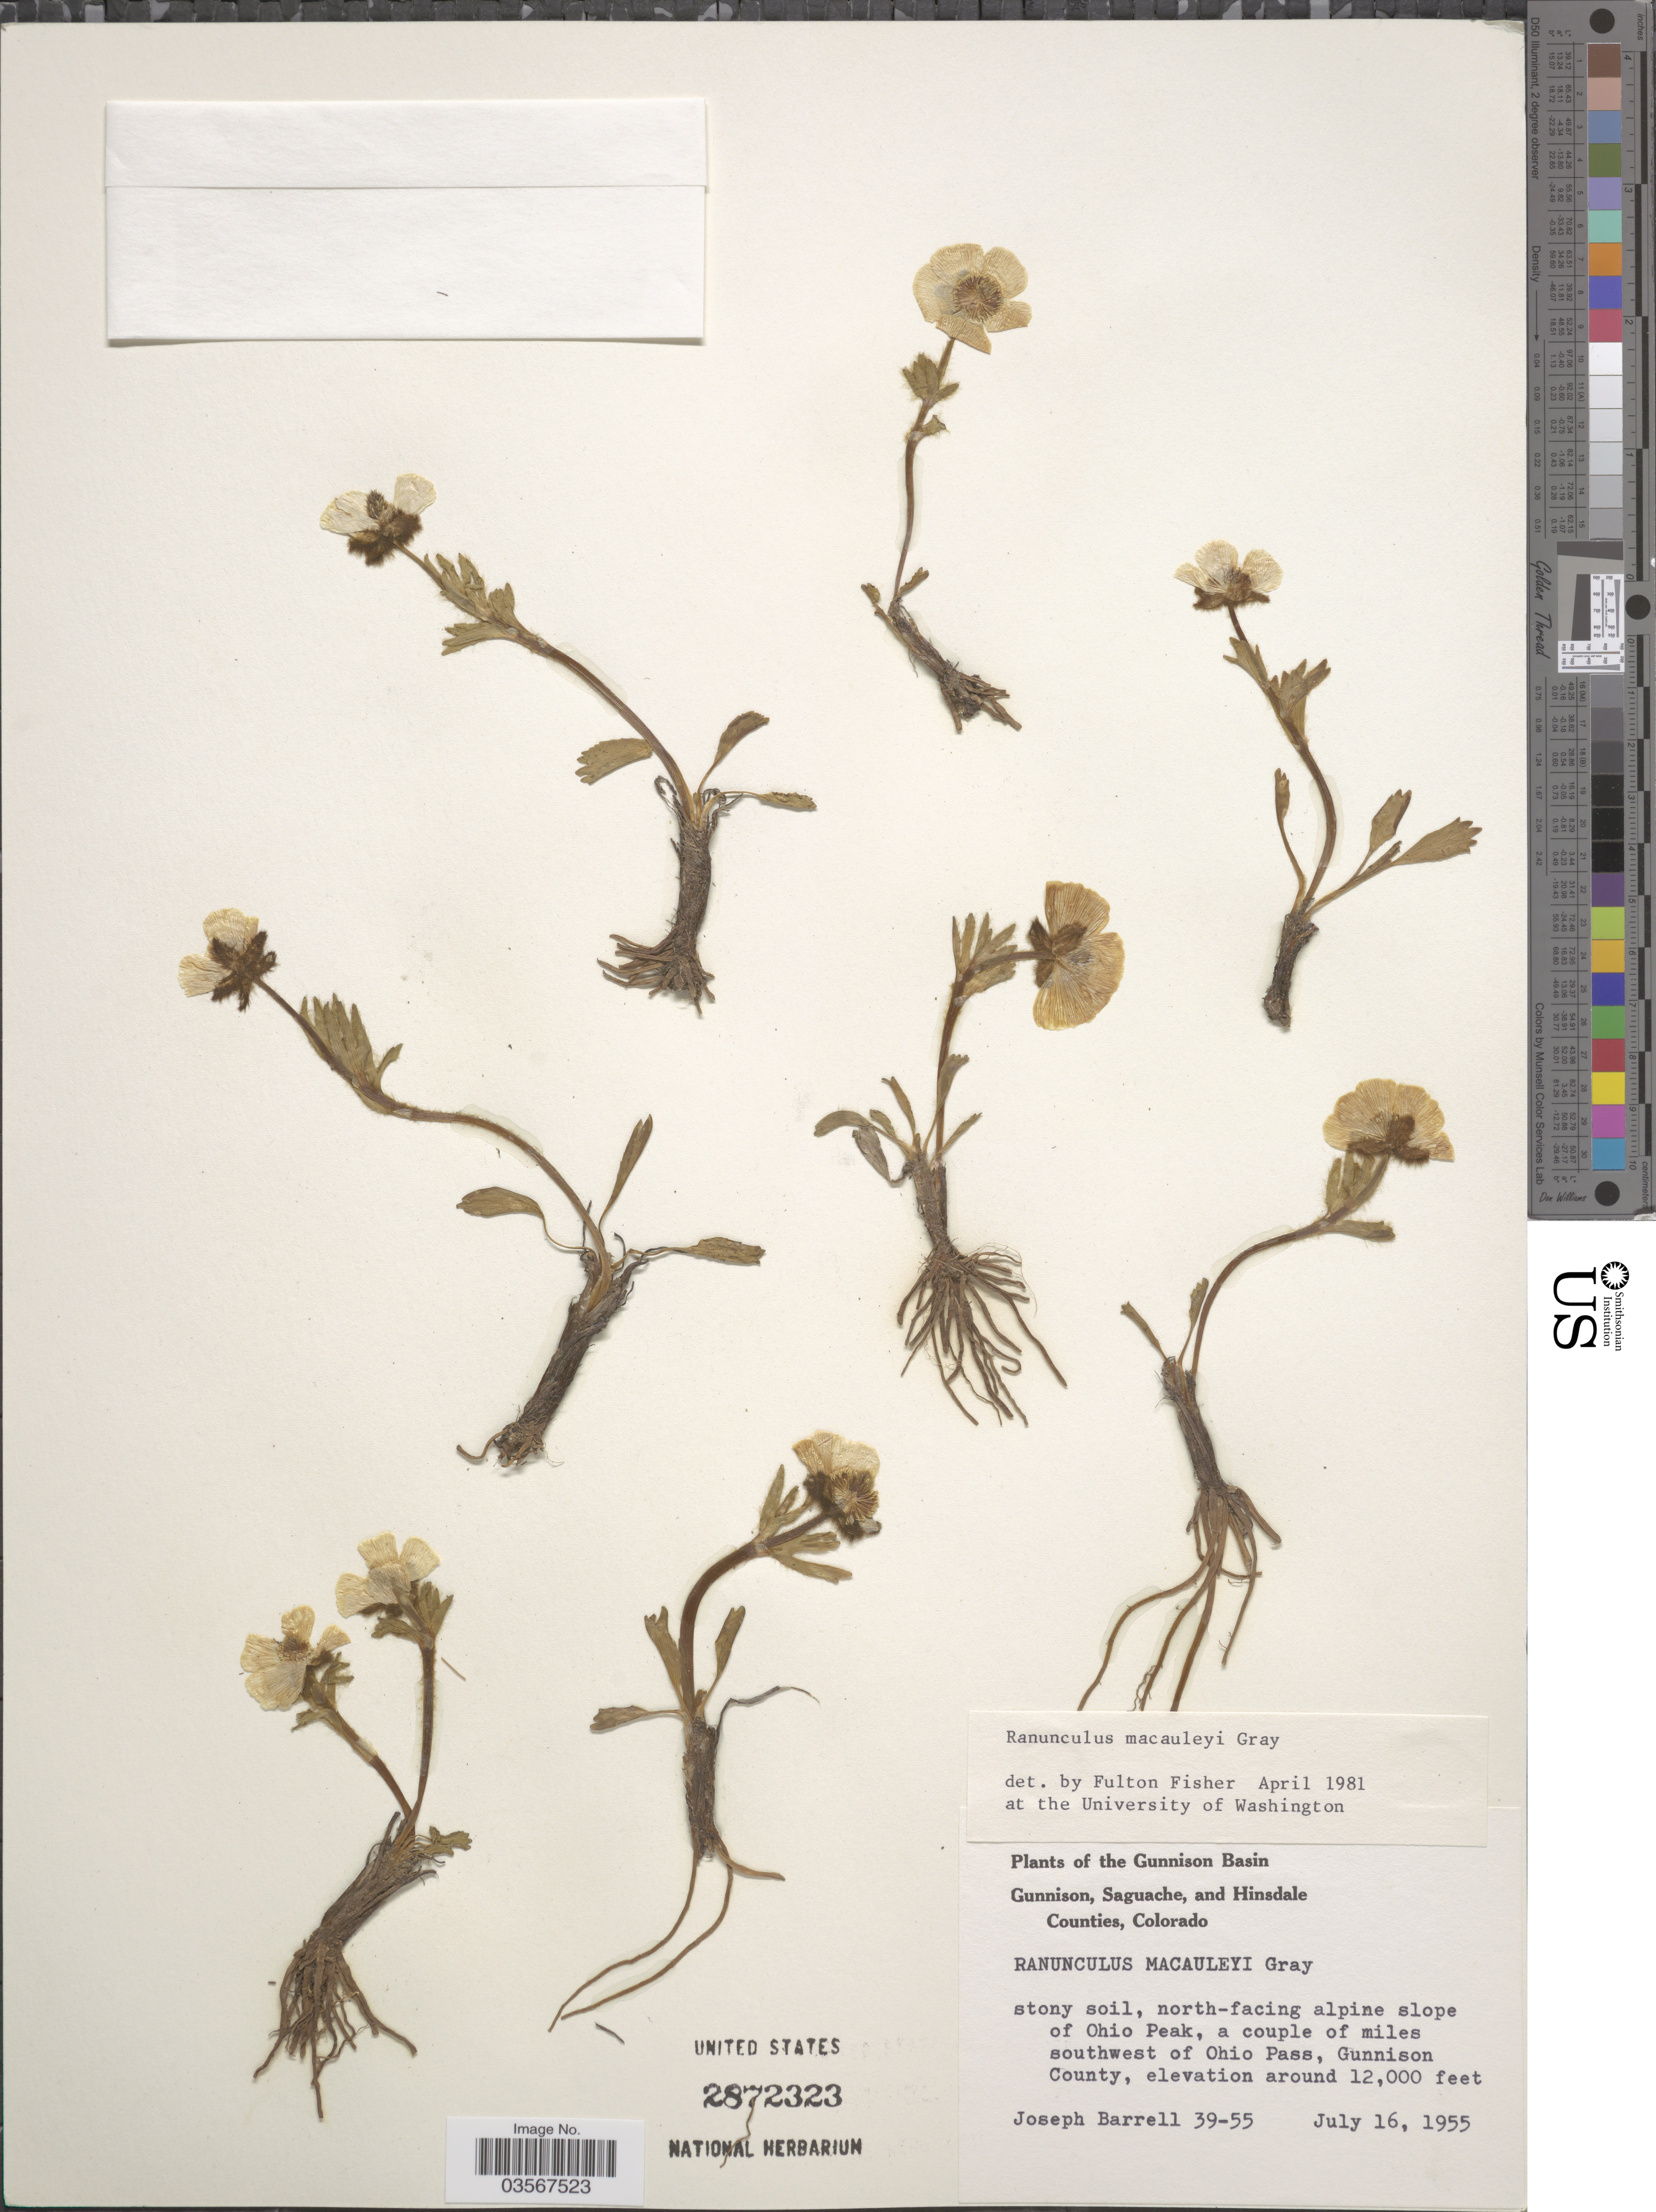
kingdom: Plantae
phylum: Tracheophyta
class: Magnoliopsida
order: Ranunculales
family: Ranunculaceae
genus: Ranunculus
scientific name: Ranunculus macauleyi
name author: A. Gray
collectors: J. Barrell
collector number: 39-55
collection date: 1955-07-16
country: United States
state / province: Colorado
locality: The Gunnison Basin. North-facing alpine slope of Ohio Peak, a couple of miles southwest of Ohio Pass, Gunnison County.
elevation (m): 3658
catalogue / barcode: US 2872323